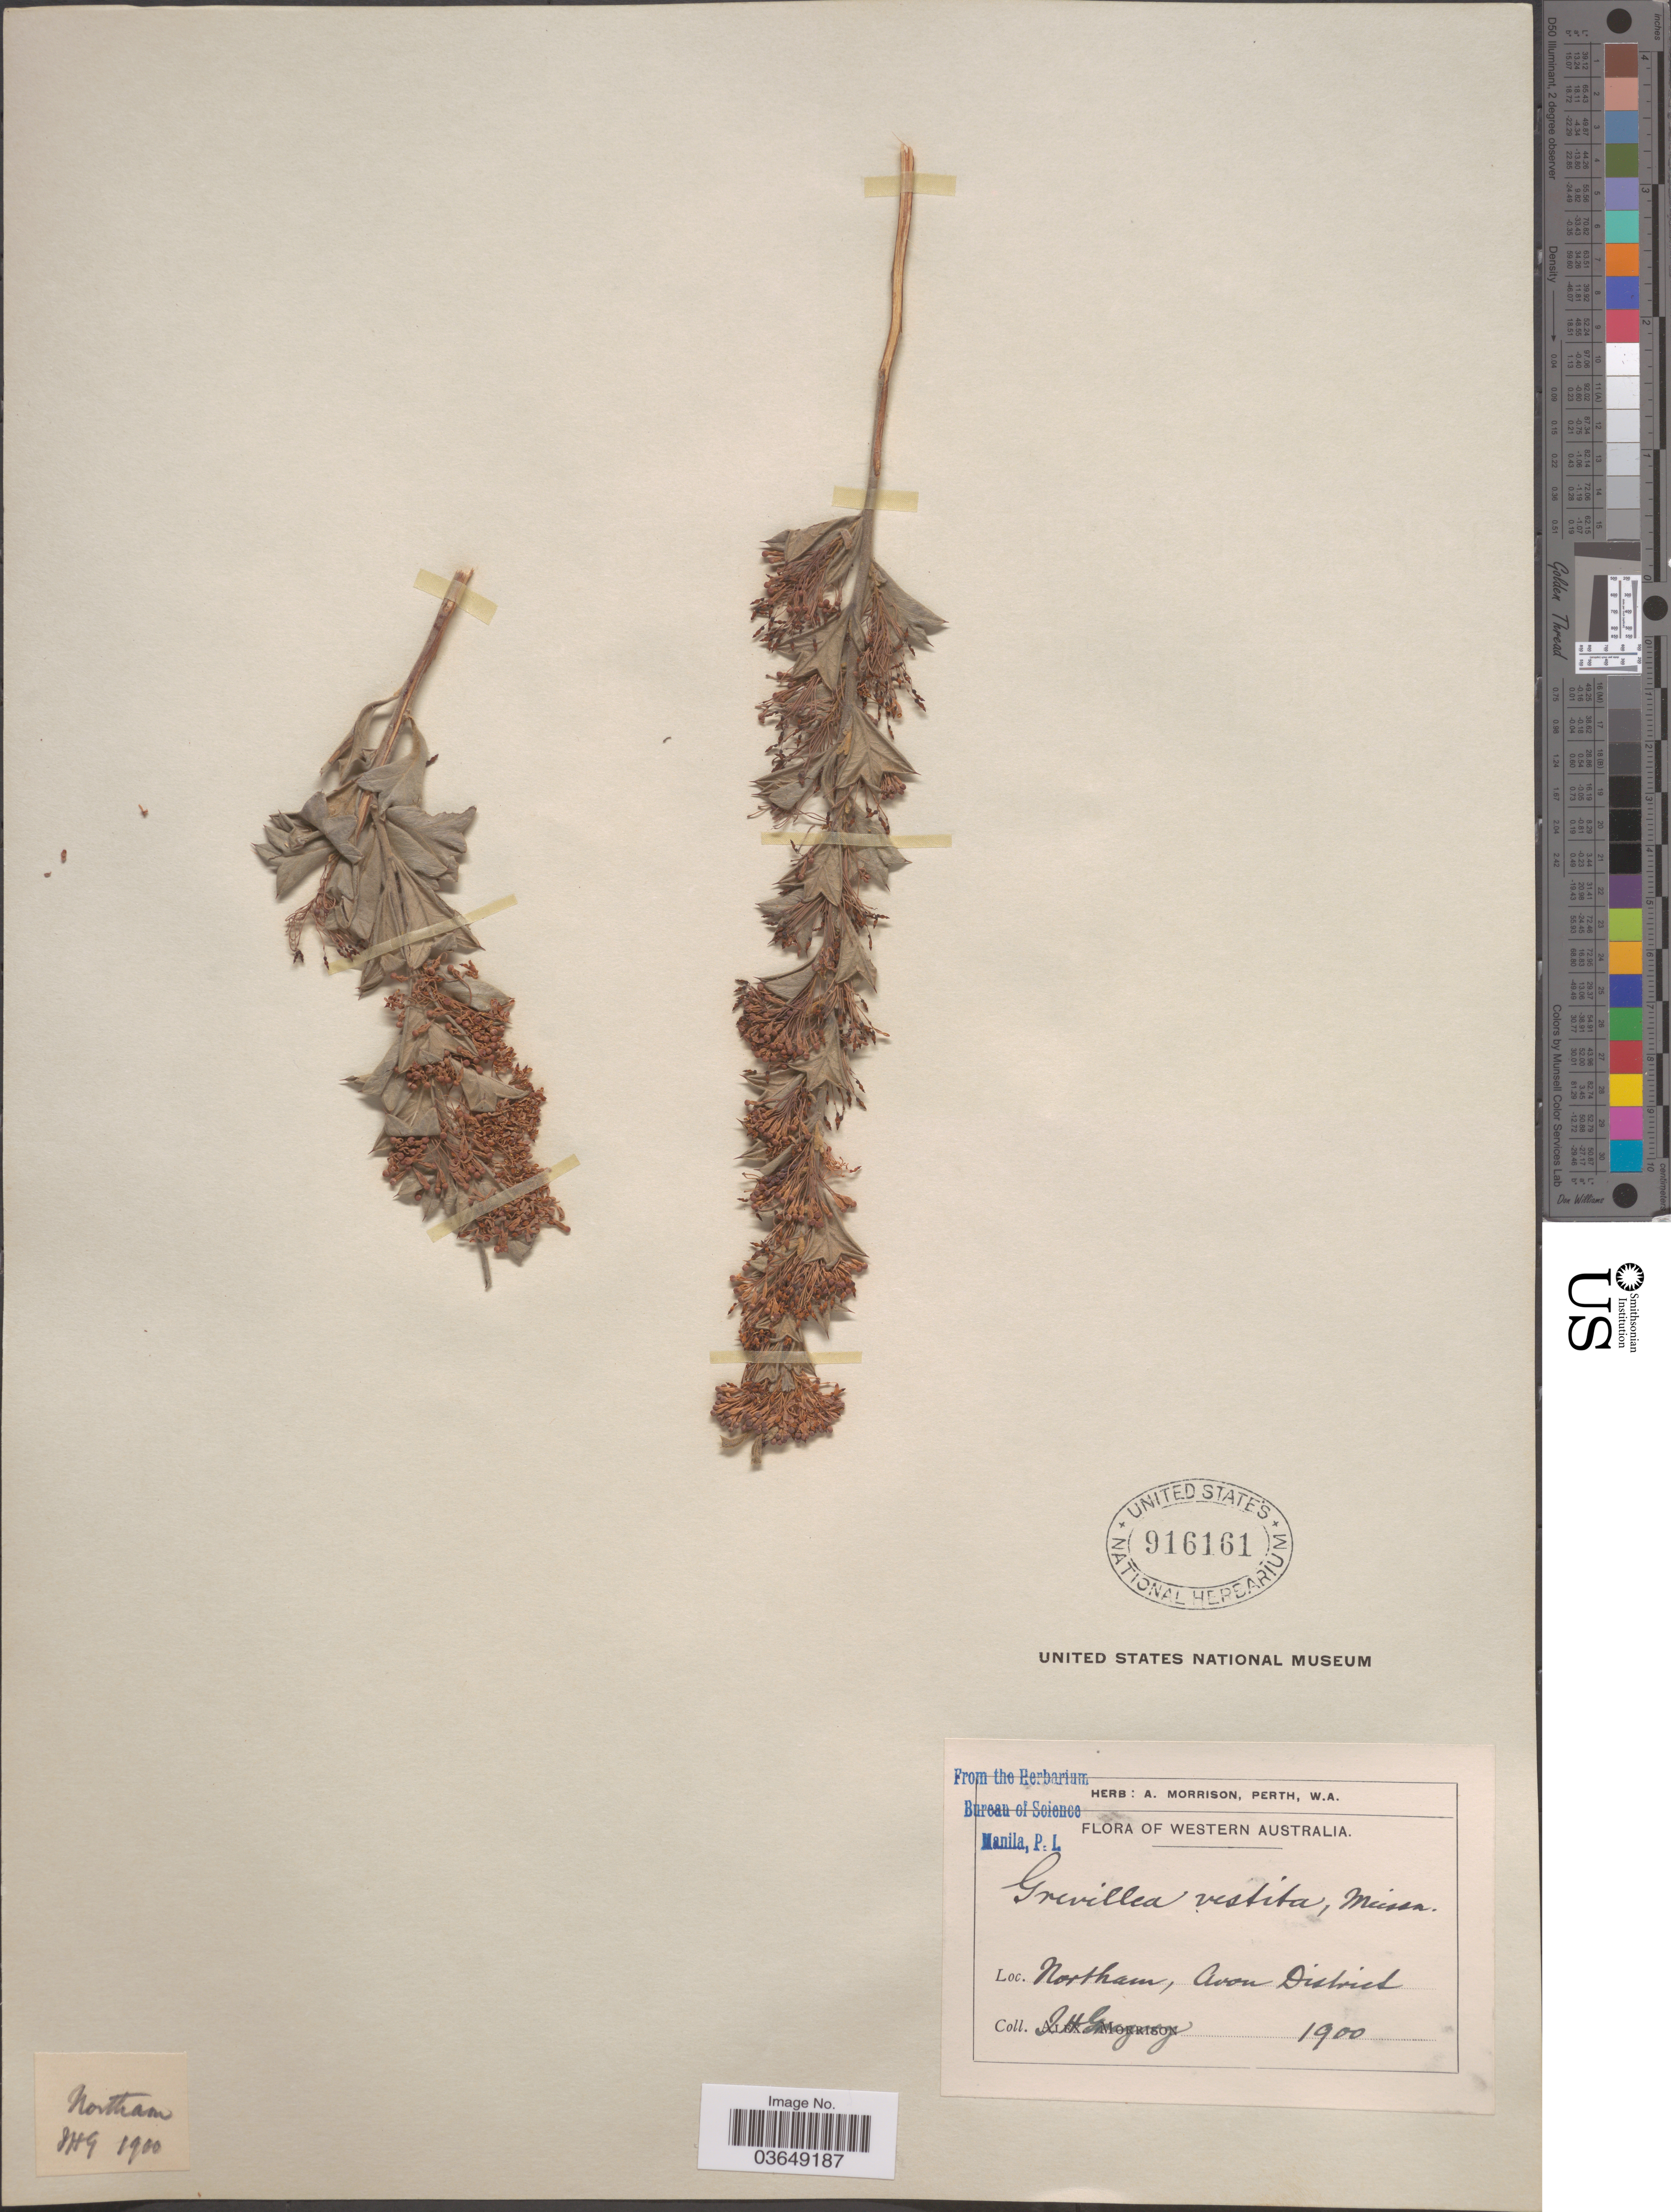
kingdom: Plantae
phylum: Tracheophyta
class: Magnoliopsida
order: Proteales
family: Proteaceae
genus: Grevillea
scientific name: Grevillea vestita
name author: (Endl.) Meisn.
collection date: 1900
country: Australia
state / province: Western Australia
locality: Northam, Avon District.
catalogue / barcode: US 916161